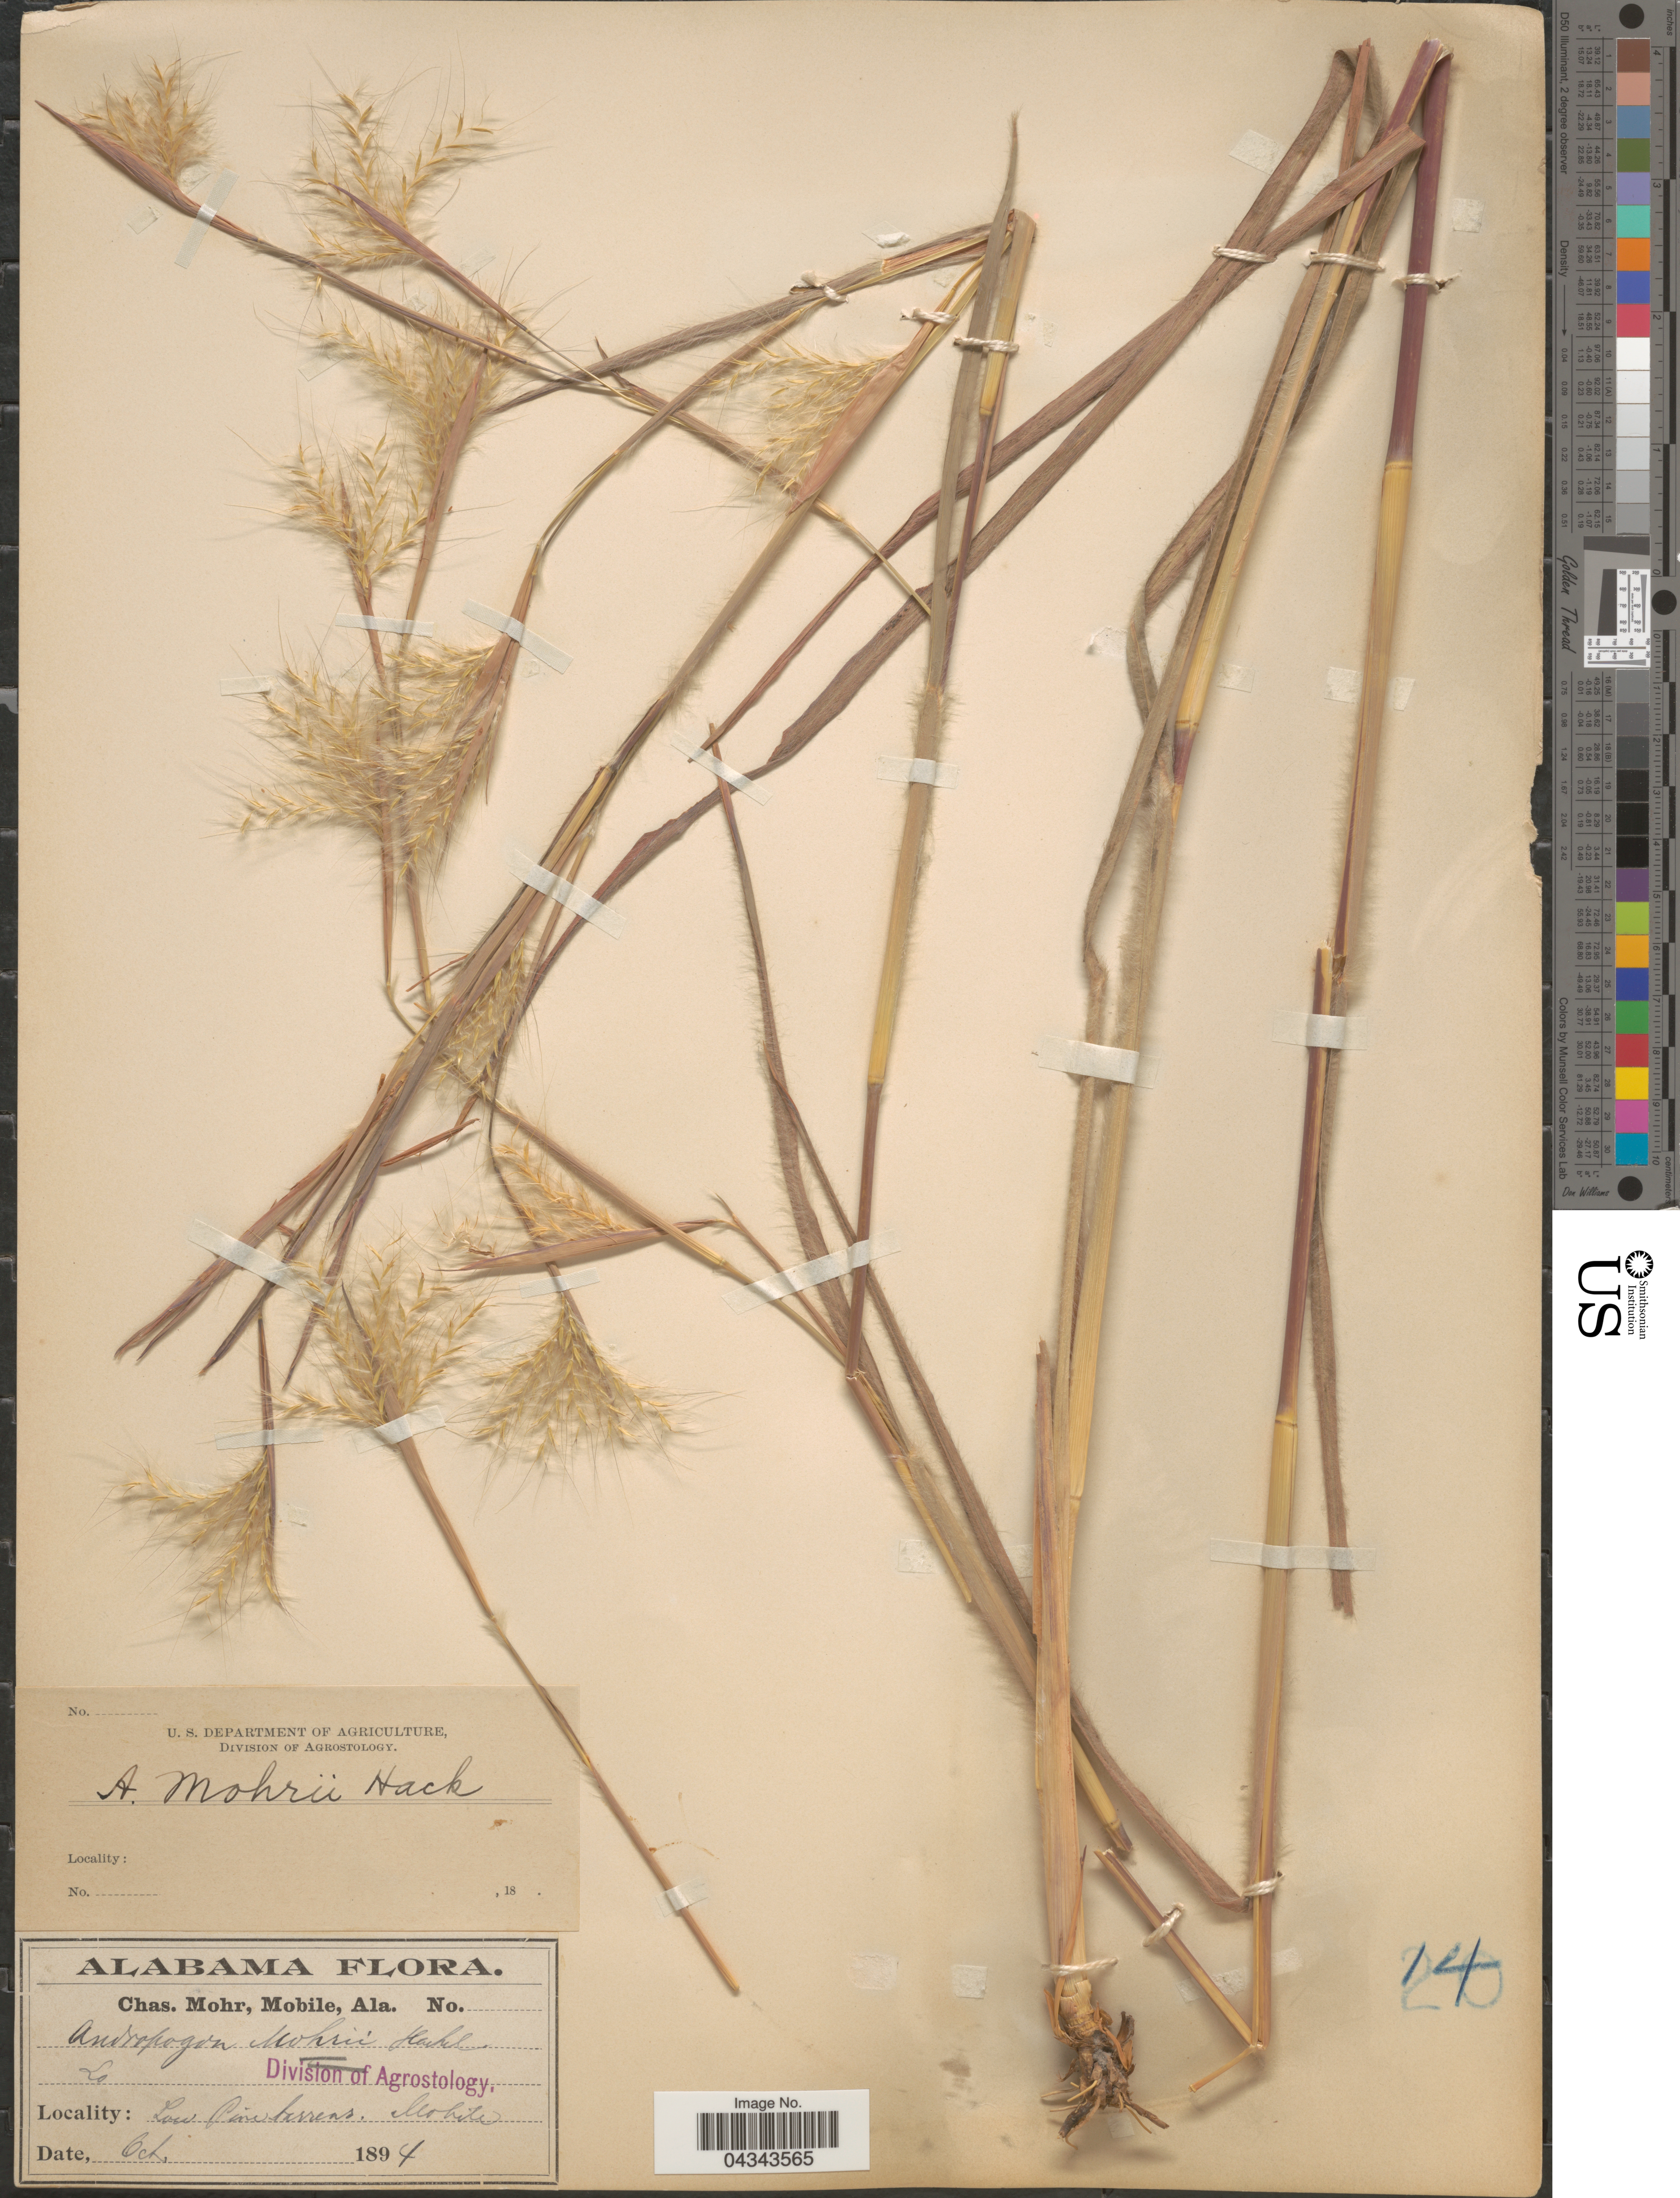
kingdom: Plantae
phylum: Tracheophyta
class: Liliopsida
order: Poales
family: Poaceae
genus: Andropogon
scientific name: Andropogon liebmannii var. pungensis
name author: (Ashe) C.S. Campb.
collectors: Mohr, C. T. (herbarium)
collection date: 1894-10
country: United States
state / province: Alabama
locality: Low Pinebarrens. Mobile.